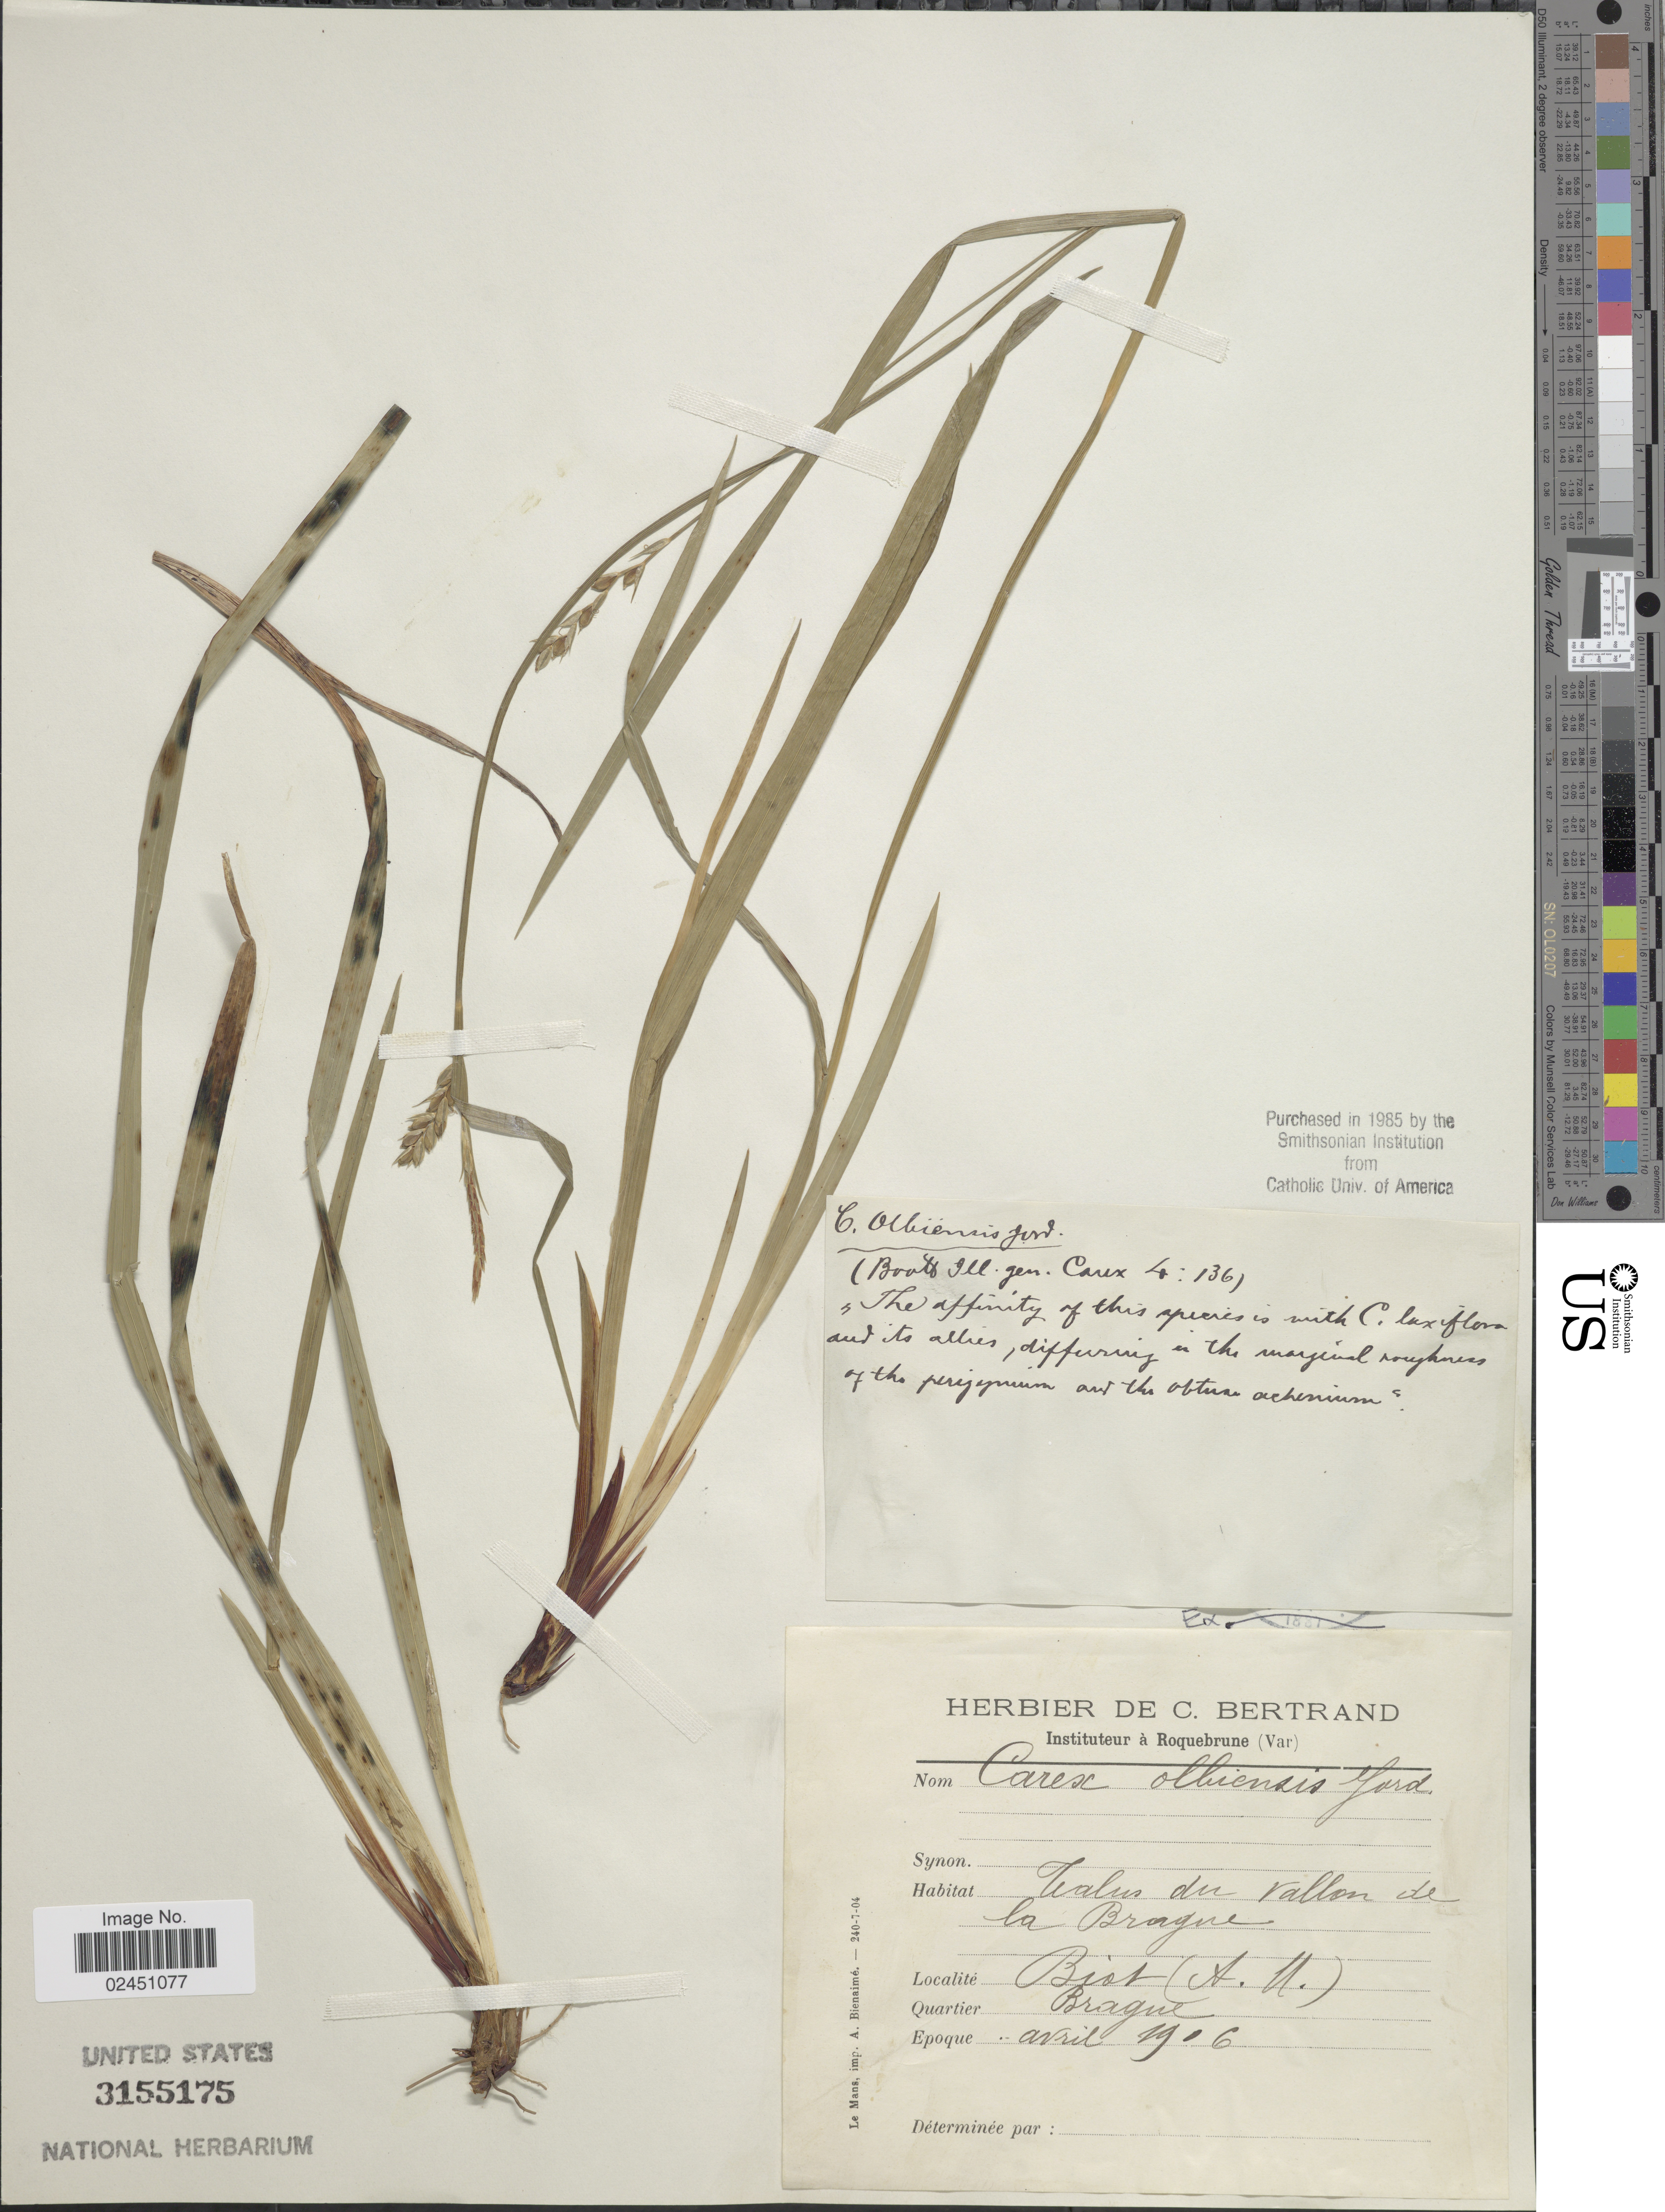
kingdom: Plantae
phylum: Tracheophyta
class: Liliopsida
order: Poales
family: Cyperaceae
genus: Carex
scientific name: Carex olbiensis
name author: Jord.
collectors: Ex herb. C. Bertrand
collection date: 1916-04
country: France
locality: Tealus du Vallon de la Brague, Biot (A.M.)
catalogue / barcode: US 3155175